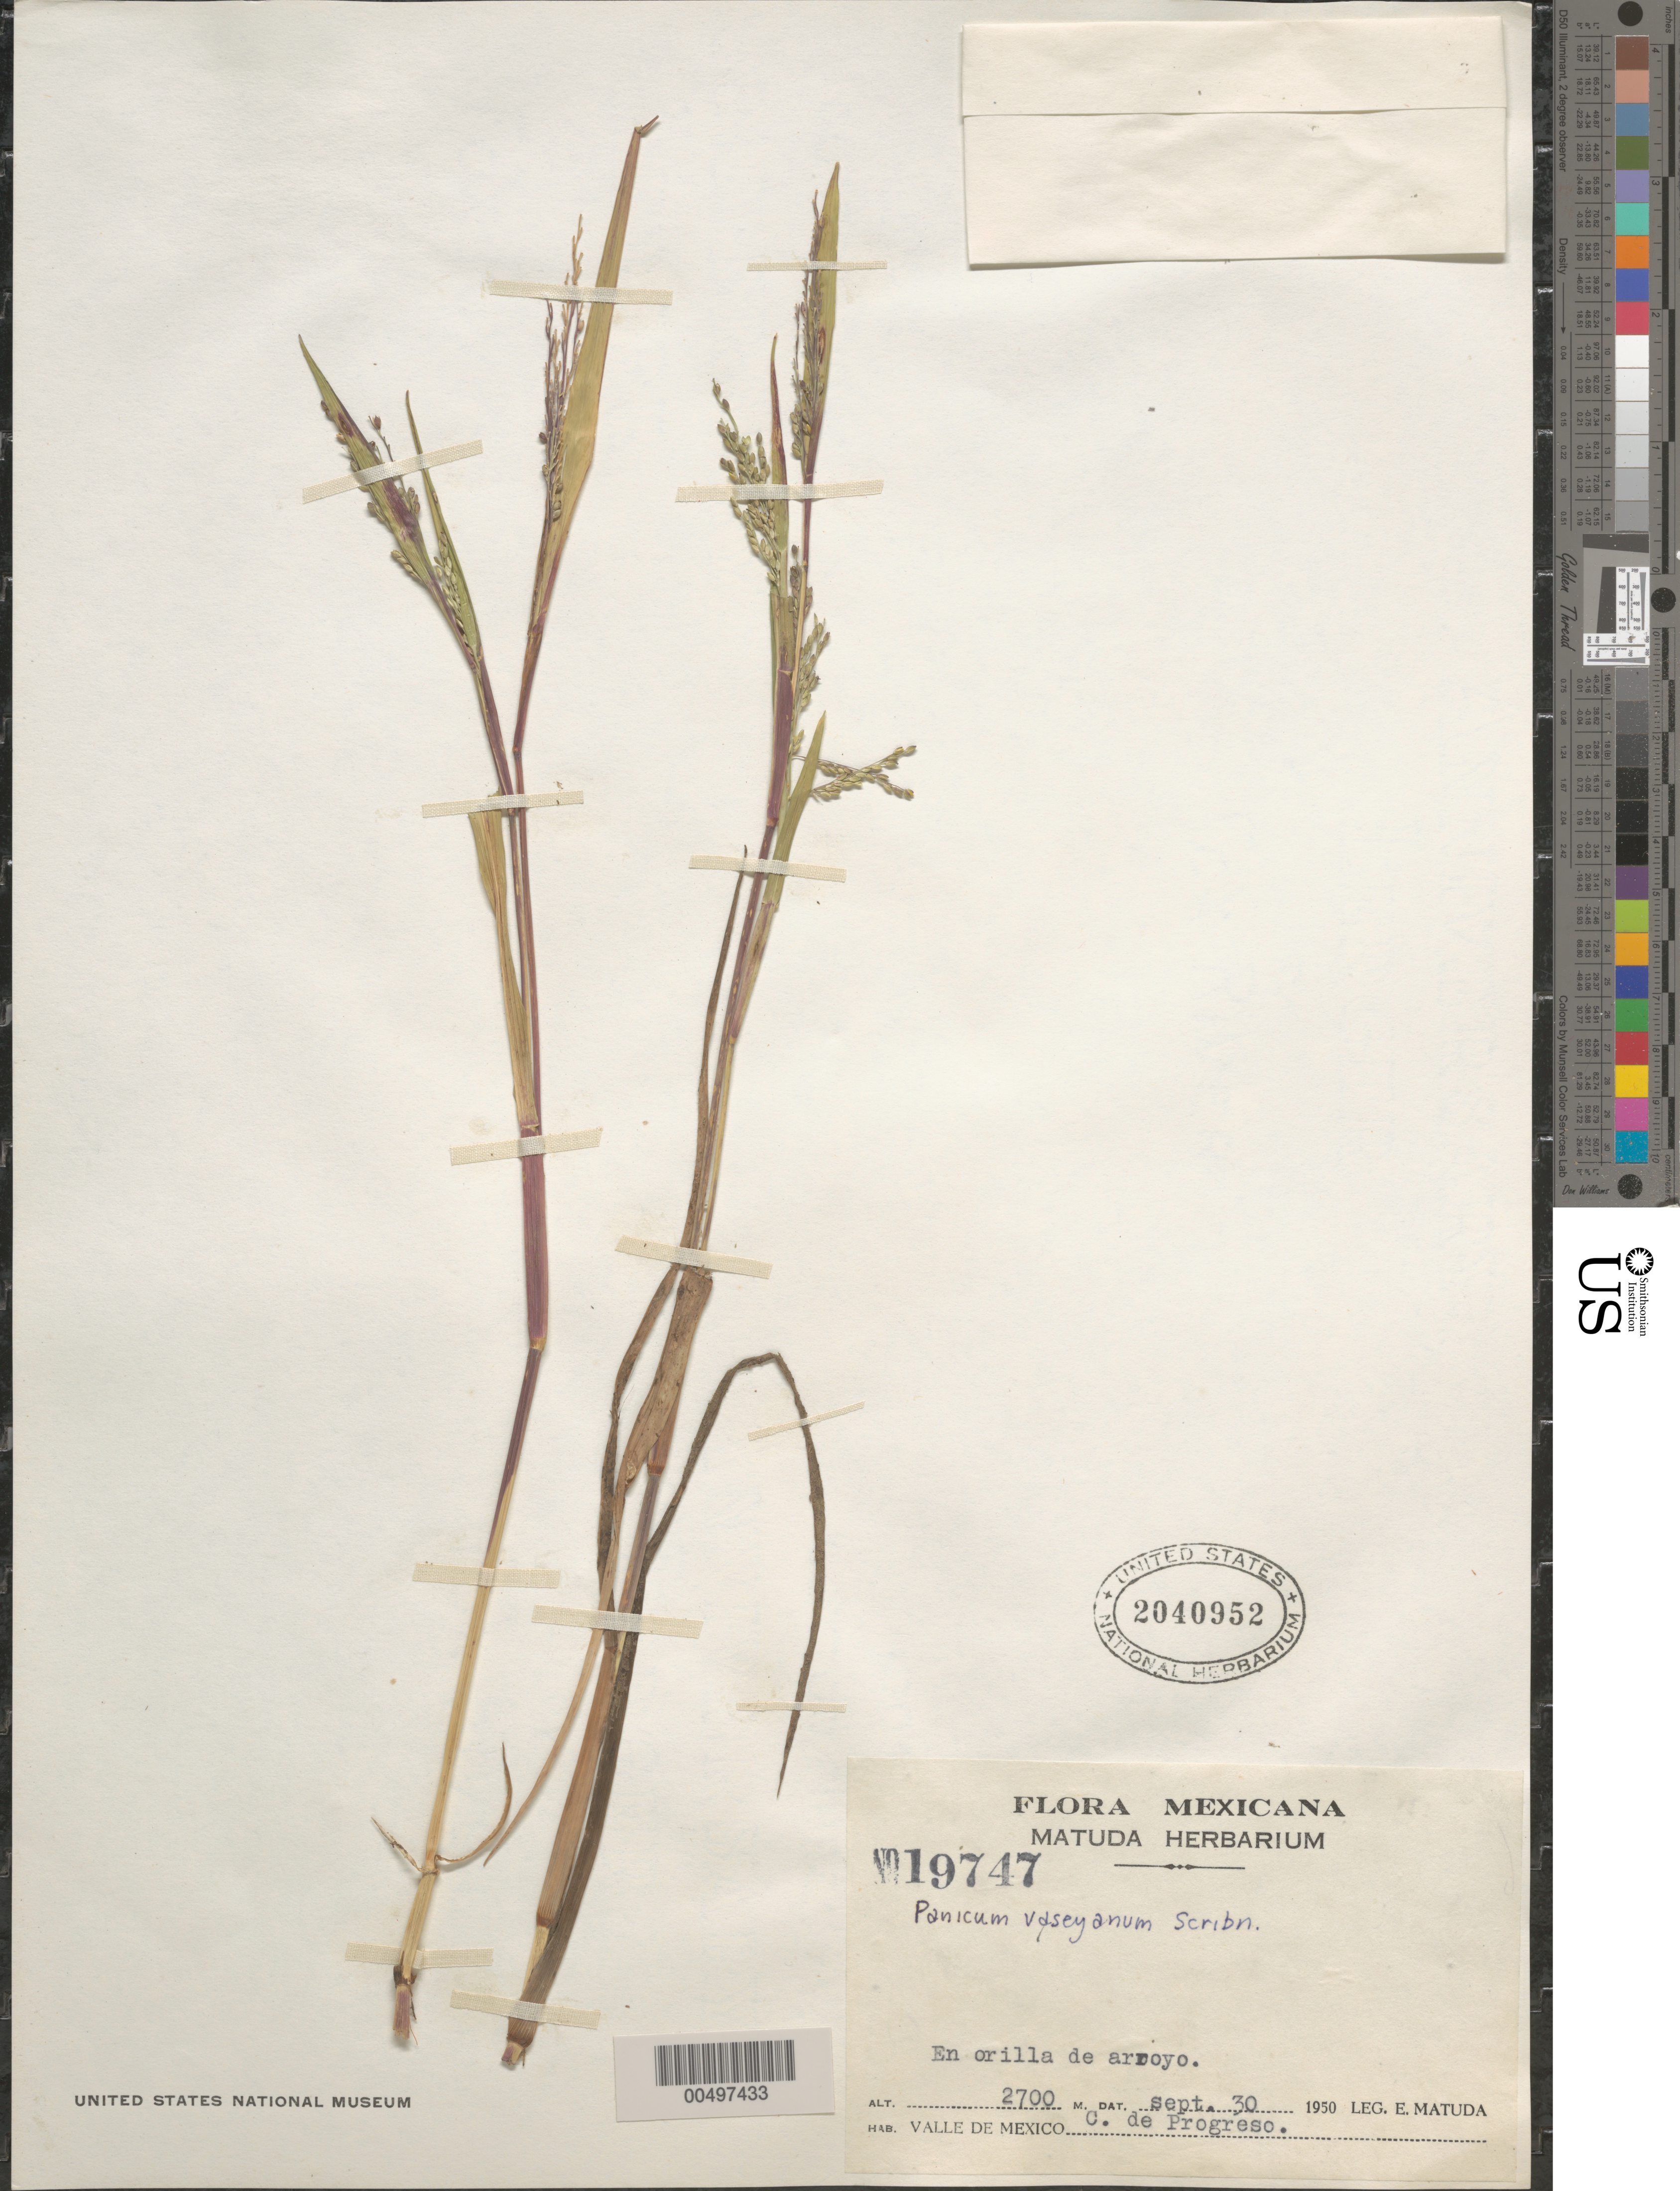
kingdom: Plantae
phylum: Tracheophyta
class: Liliopsida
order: Poales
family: Poaceae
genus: Panicum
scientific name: Panicum vaseyanum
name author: Scribn. ex W.J. Beal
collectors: E. Matuda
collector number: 19747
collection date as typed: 30 Sep 1950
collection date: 1950-09-30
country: Mexico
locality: Valle de Mexico, C. de Progreso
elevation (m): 2700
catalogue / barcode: US 2040952